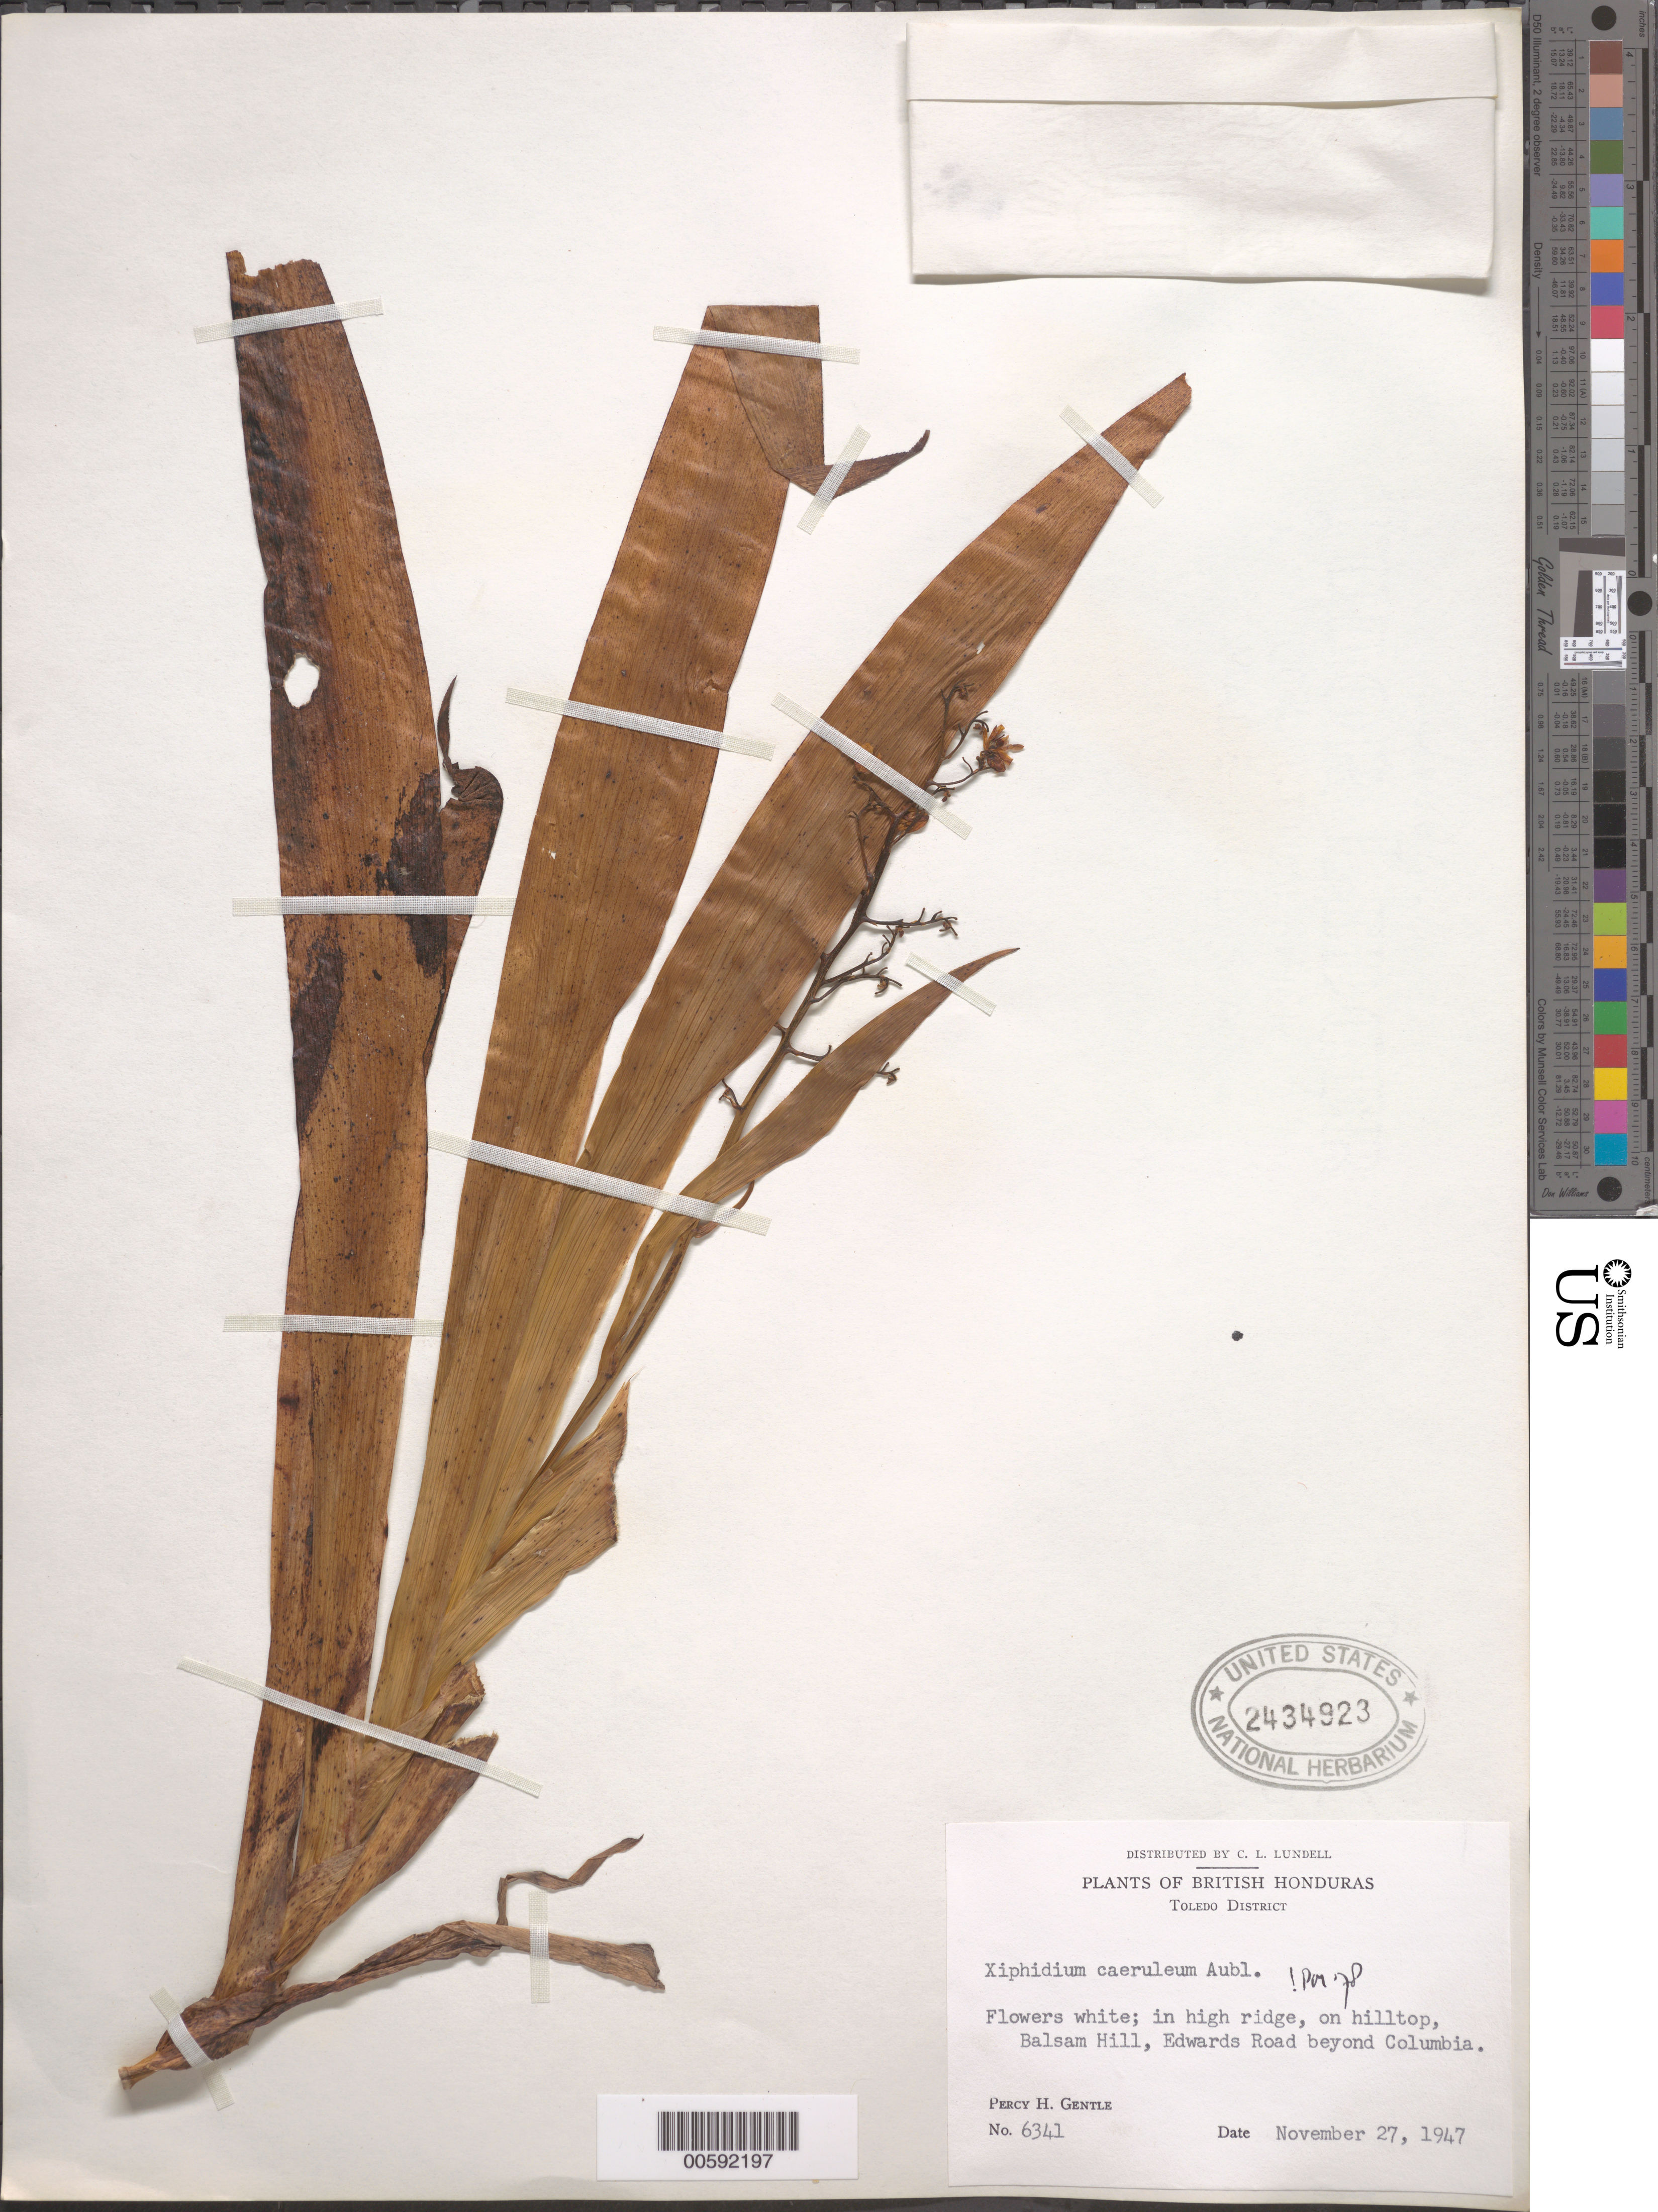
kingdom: Plantae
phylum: Tracheophyta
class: Liliopsida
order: Commelinales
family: Haemodoraceae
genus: Xiphidium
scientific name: Xiphidium caeruleum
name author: Aubl.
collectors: P. H. Gentle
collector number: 6341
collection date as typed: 27 Nov 1947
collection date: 1947-11-27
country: Belize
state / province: Toledo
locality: Balsam Hill, Edwards Road beyond Colombia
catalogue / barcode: US 2434923